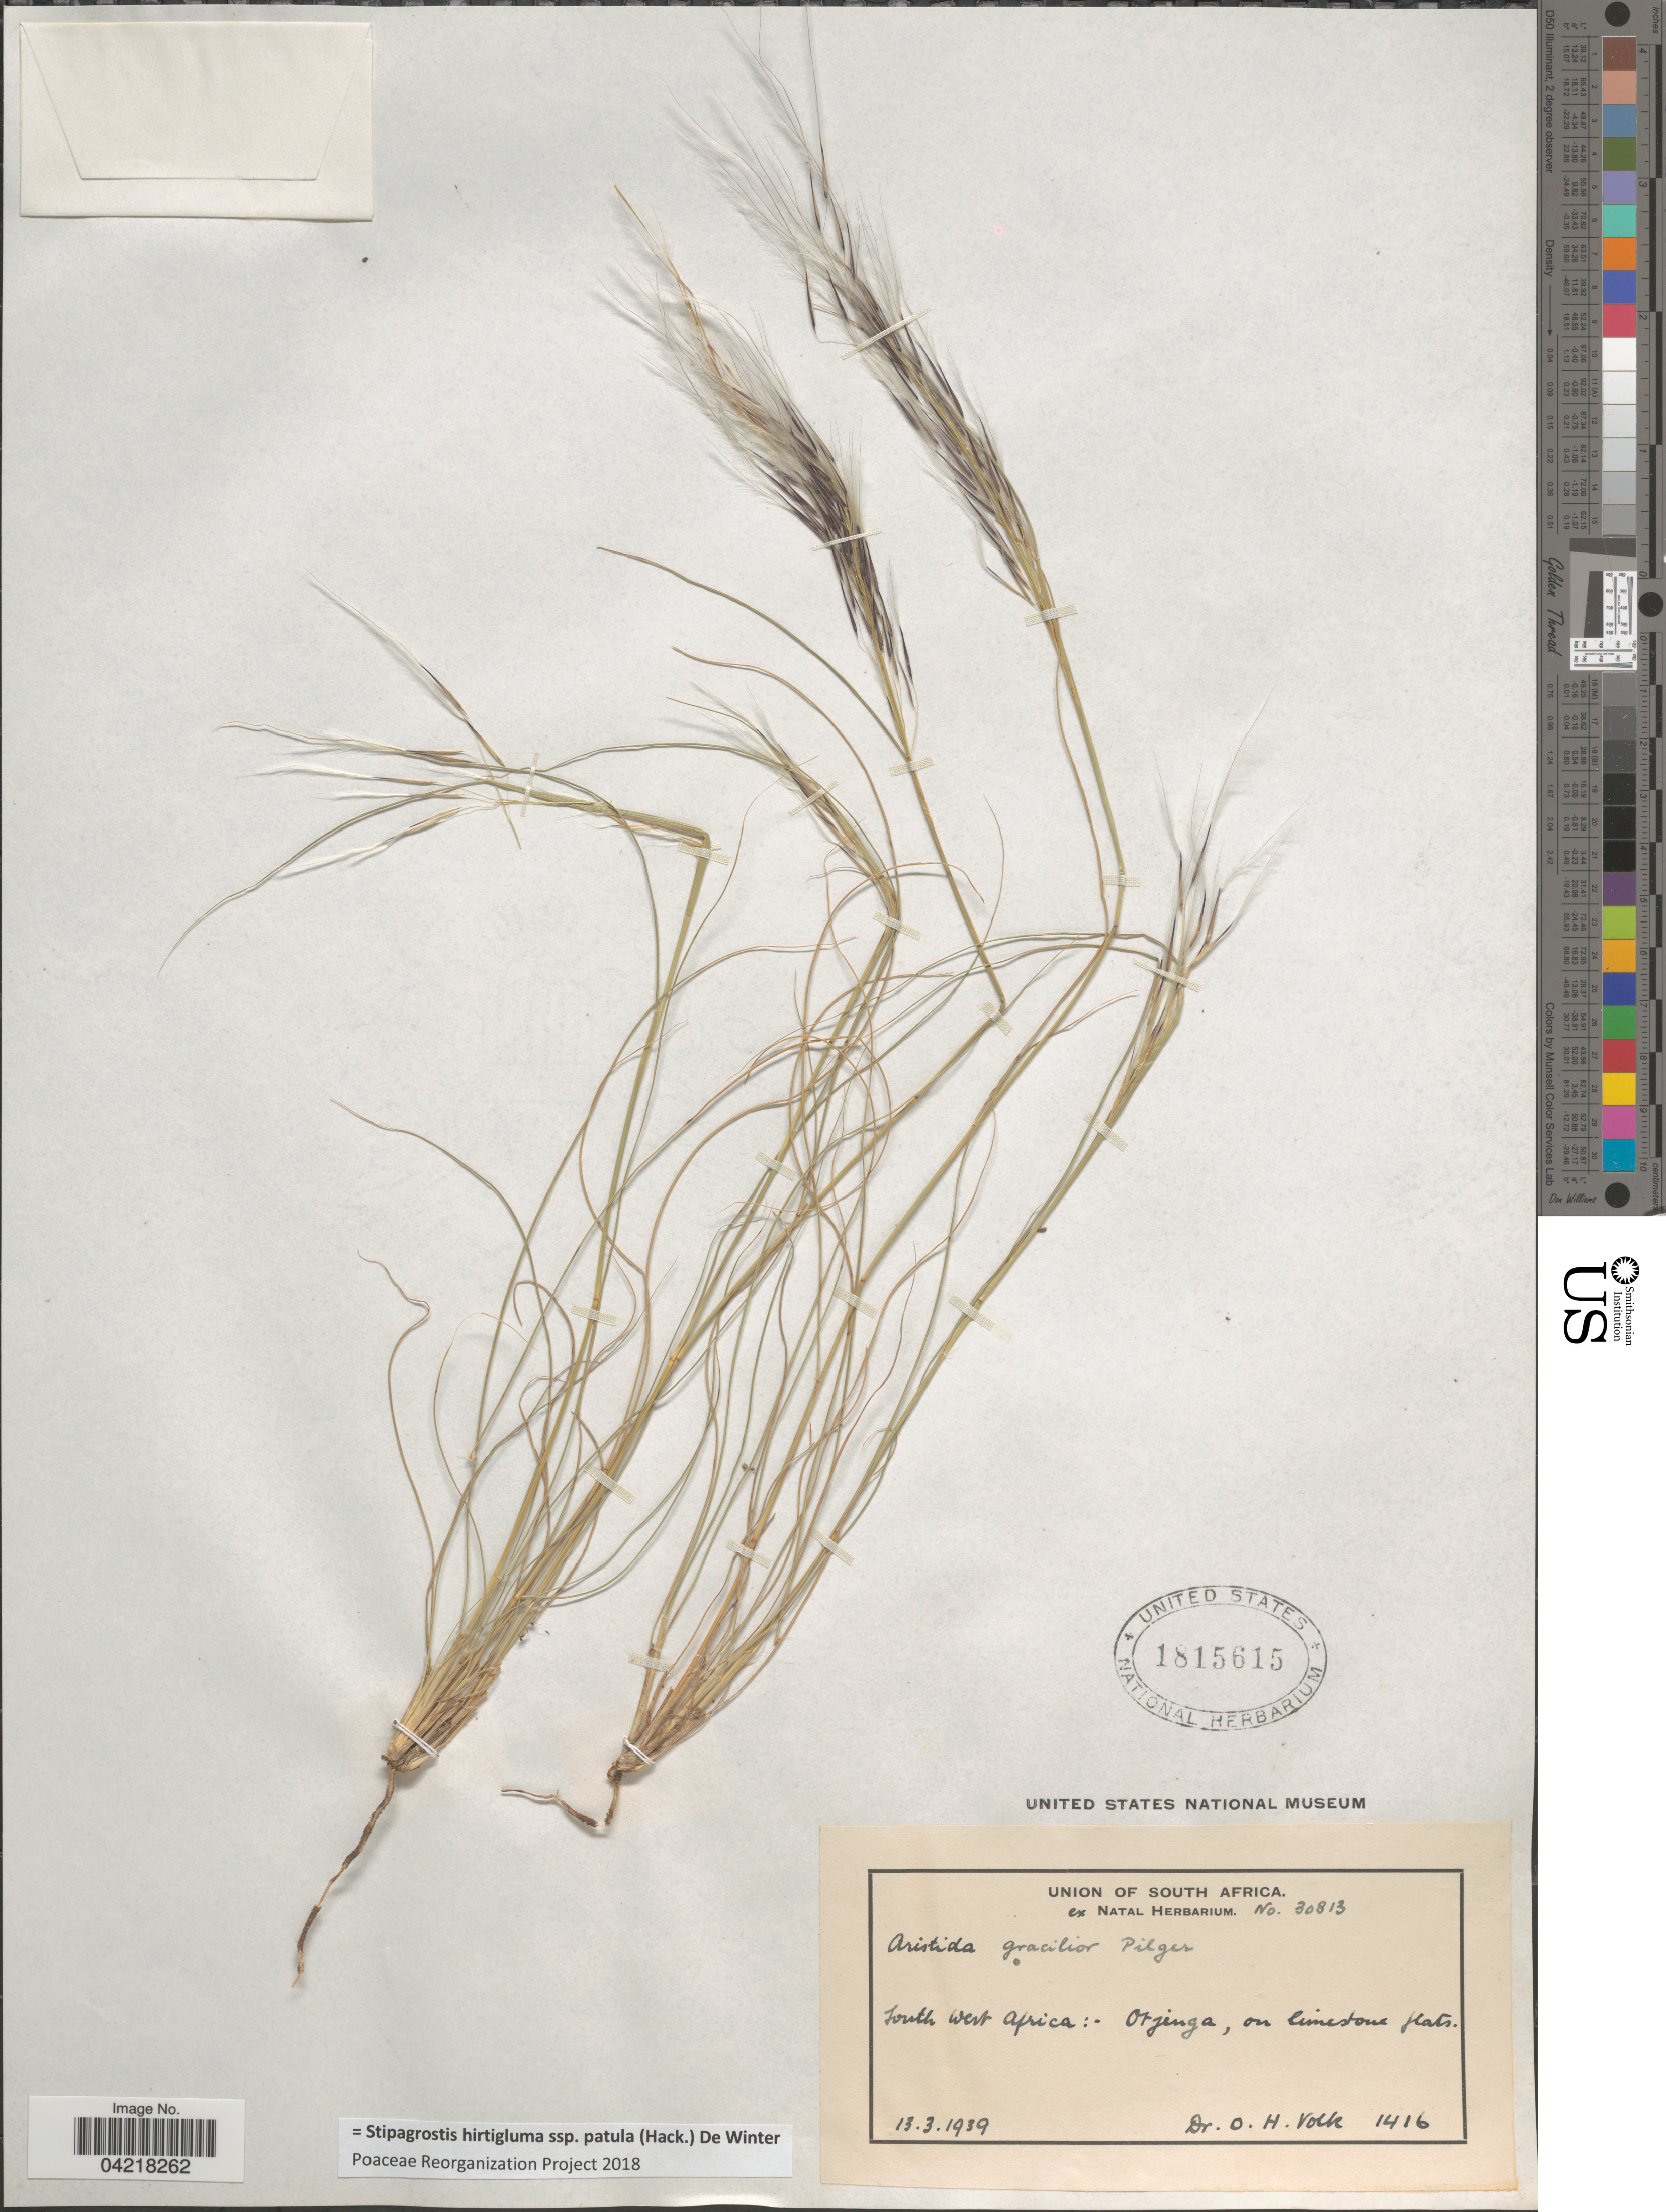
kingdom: Plantae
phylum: Tracheophyta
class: Liliopsida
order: Poales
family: Poaceae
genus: Stipagrostis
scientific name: Stipagrostis hirtigluma subsp. patula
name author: (Hack.) De Winter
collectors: O. Volk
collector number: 1416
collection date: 1939-03-13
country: South Africa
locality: Union of South Africa. South West Africa.-Orjenga, on limestone flats.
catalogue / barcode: US 1815615